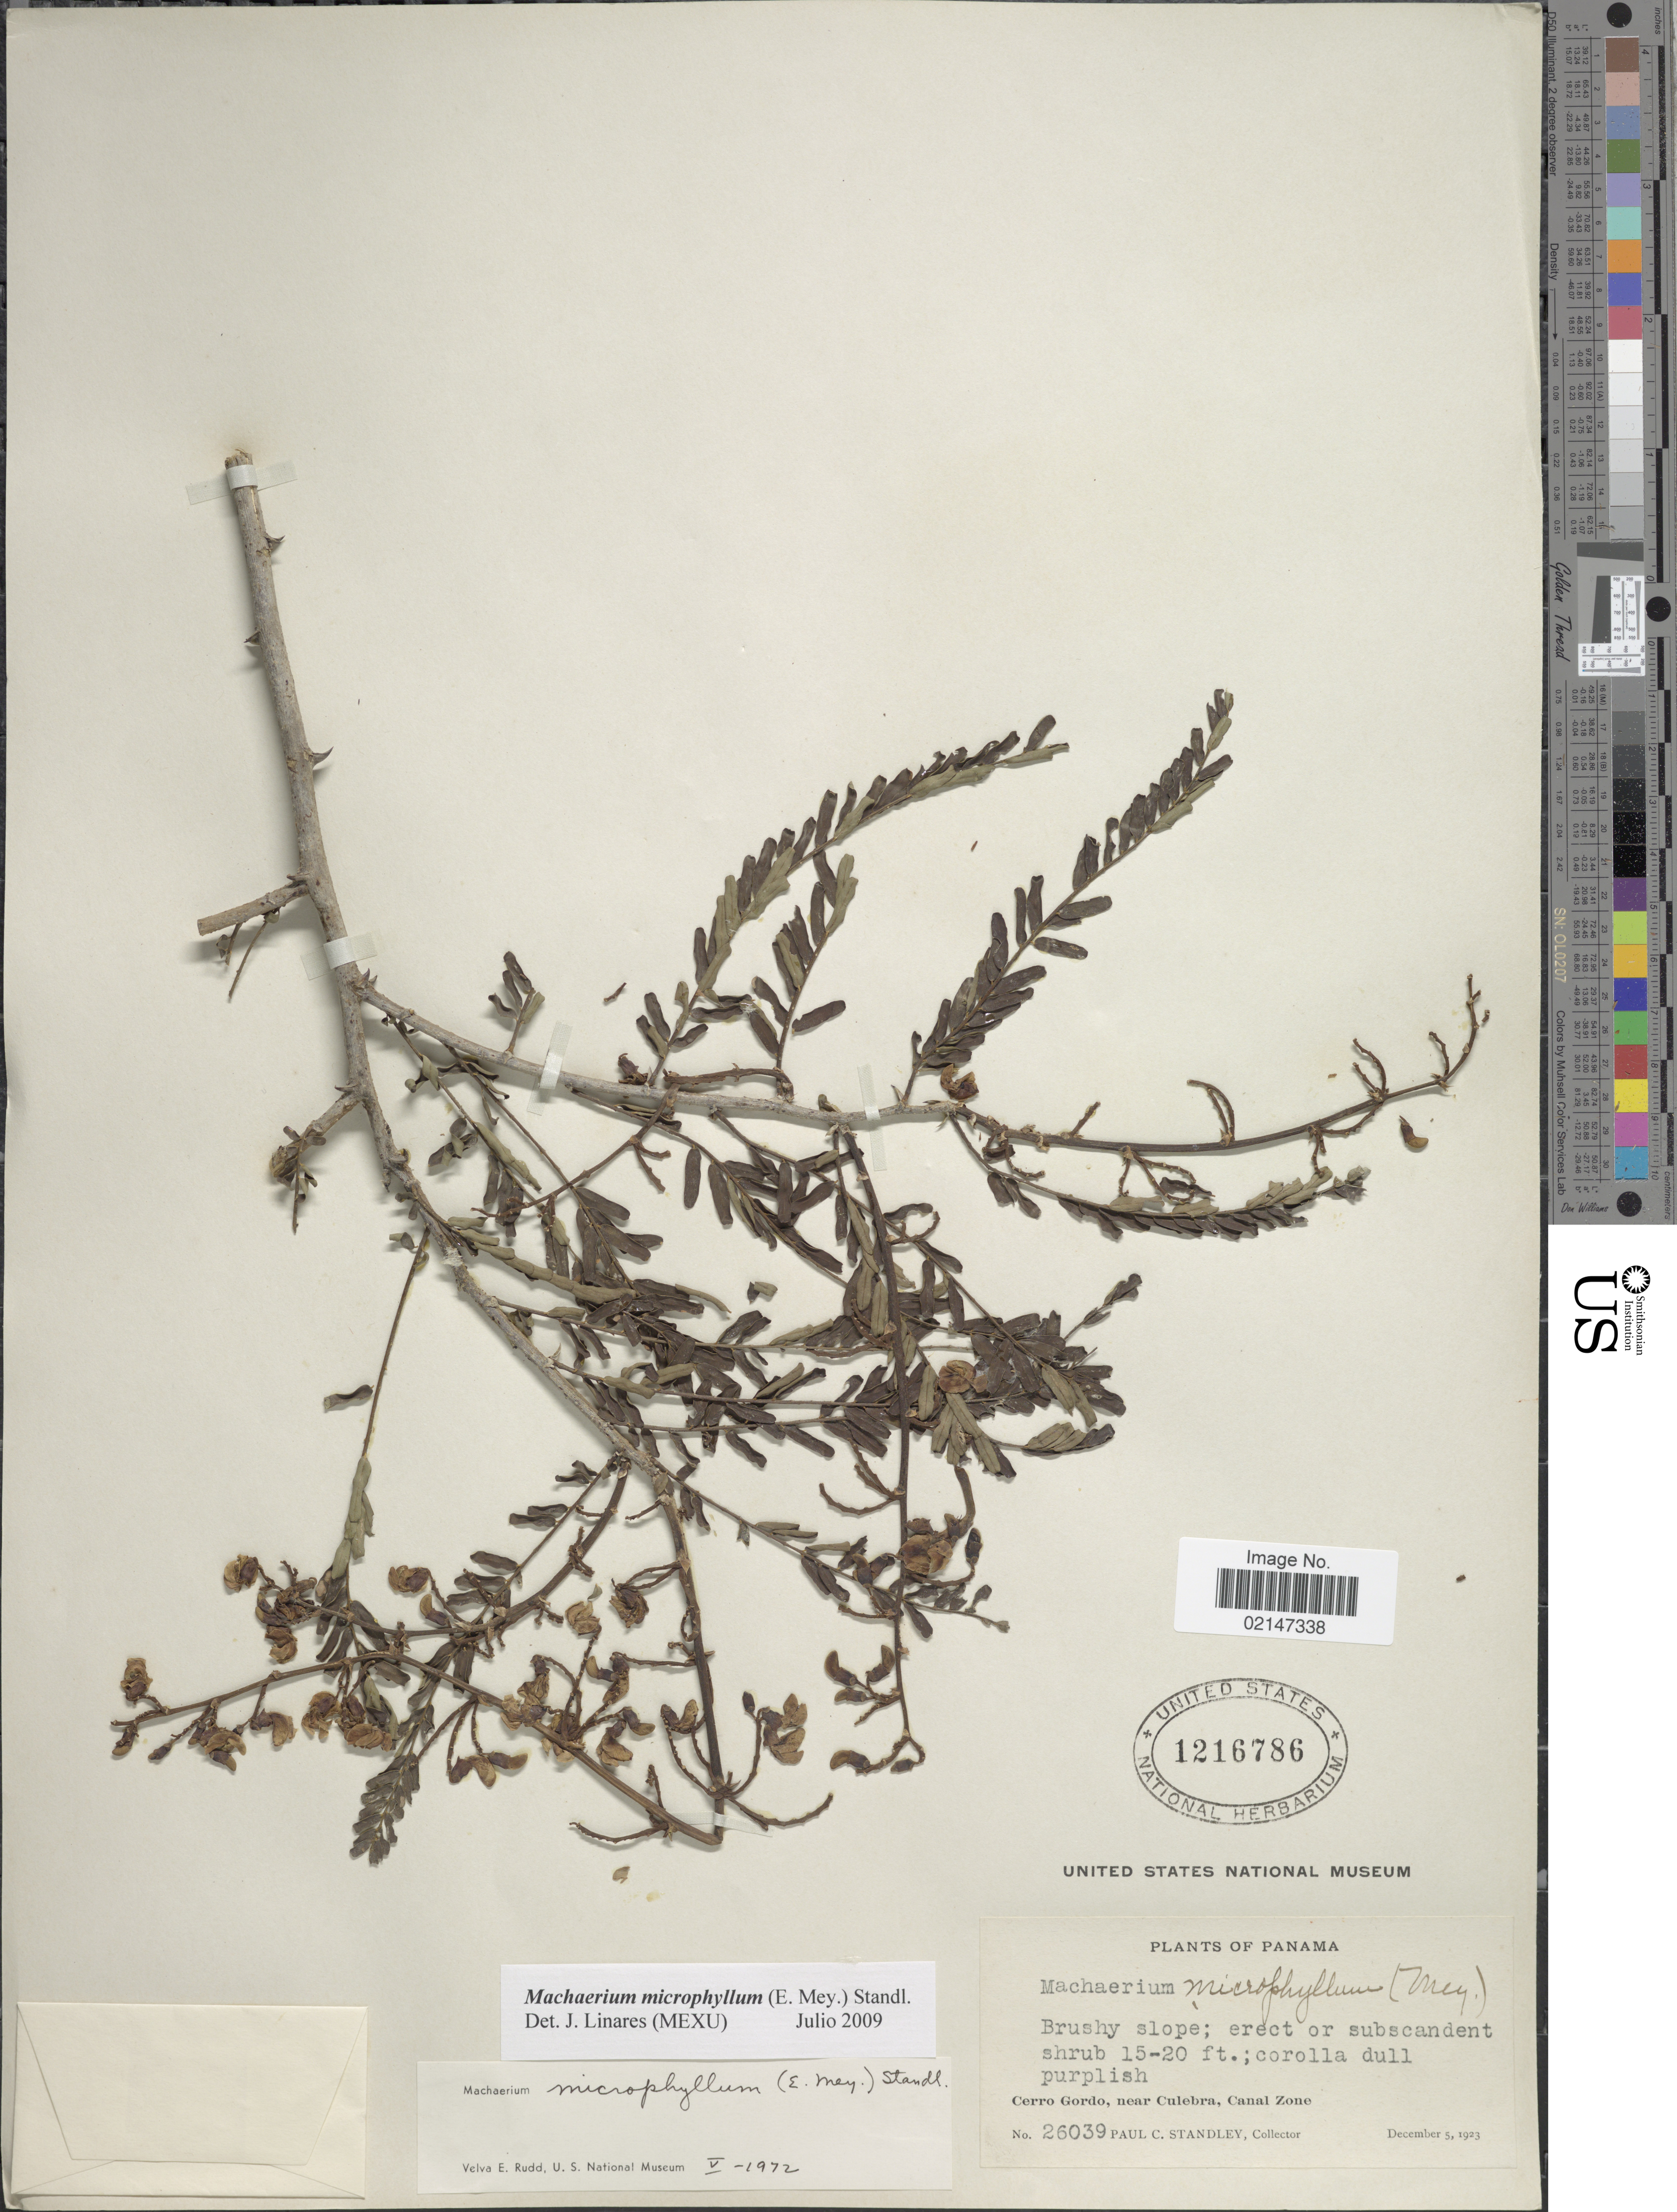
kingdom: Plantae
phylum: Tracheophyta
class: Magnoliopsida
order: Fabales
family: Fabaceae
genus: Machaerium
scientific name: Machaerium microphyllum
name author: Standl.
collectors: P. C. Standley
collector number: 26039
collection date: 1923-12-05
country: Panama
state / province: Colón / Panamá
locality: Brushy slope, Cerro Gordo, near Culebra, Canal Zone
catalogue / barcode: US 1216786